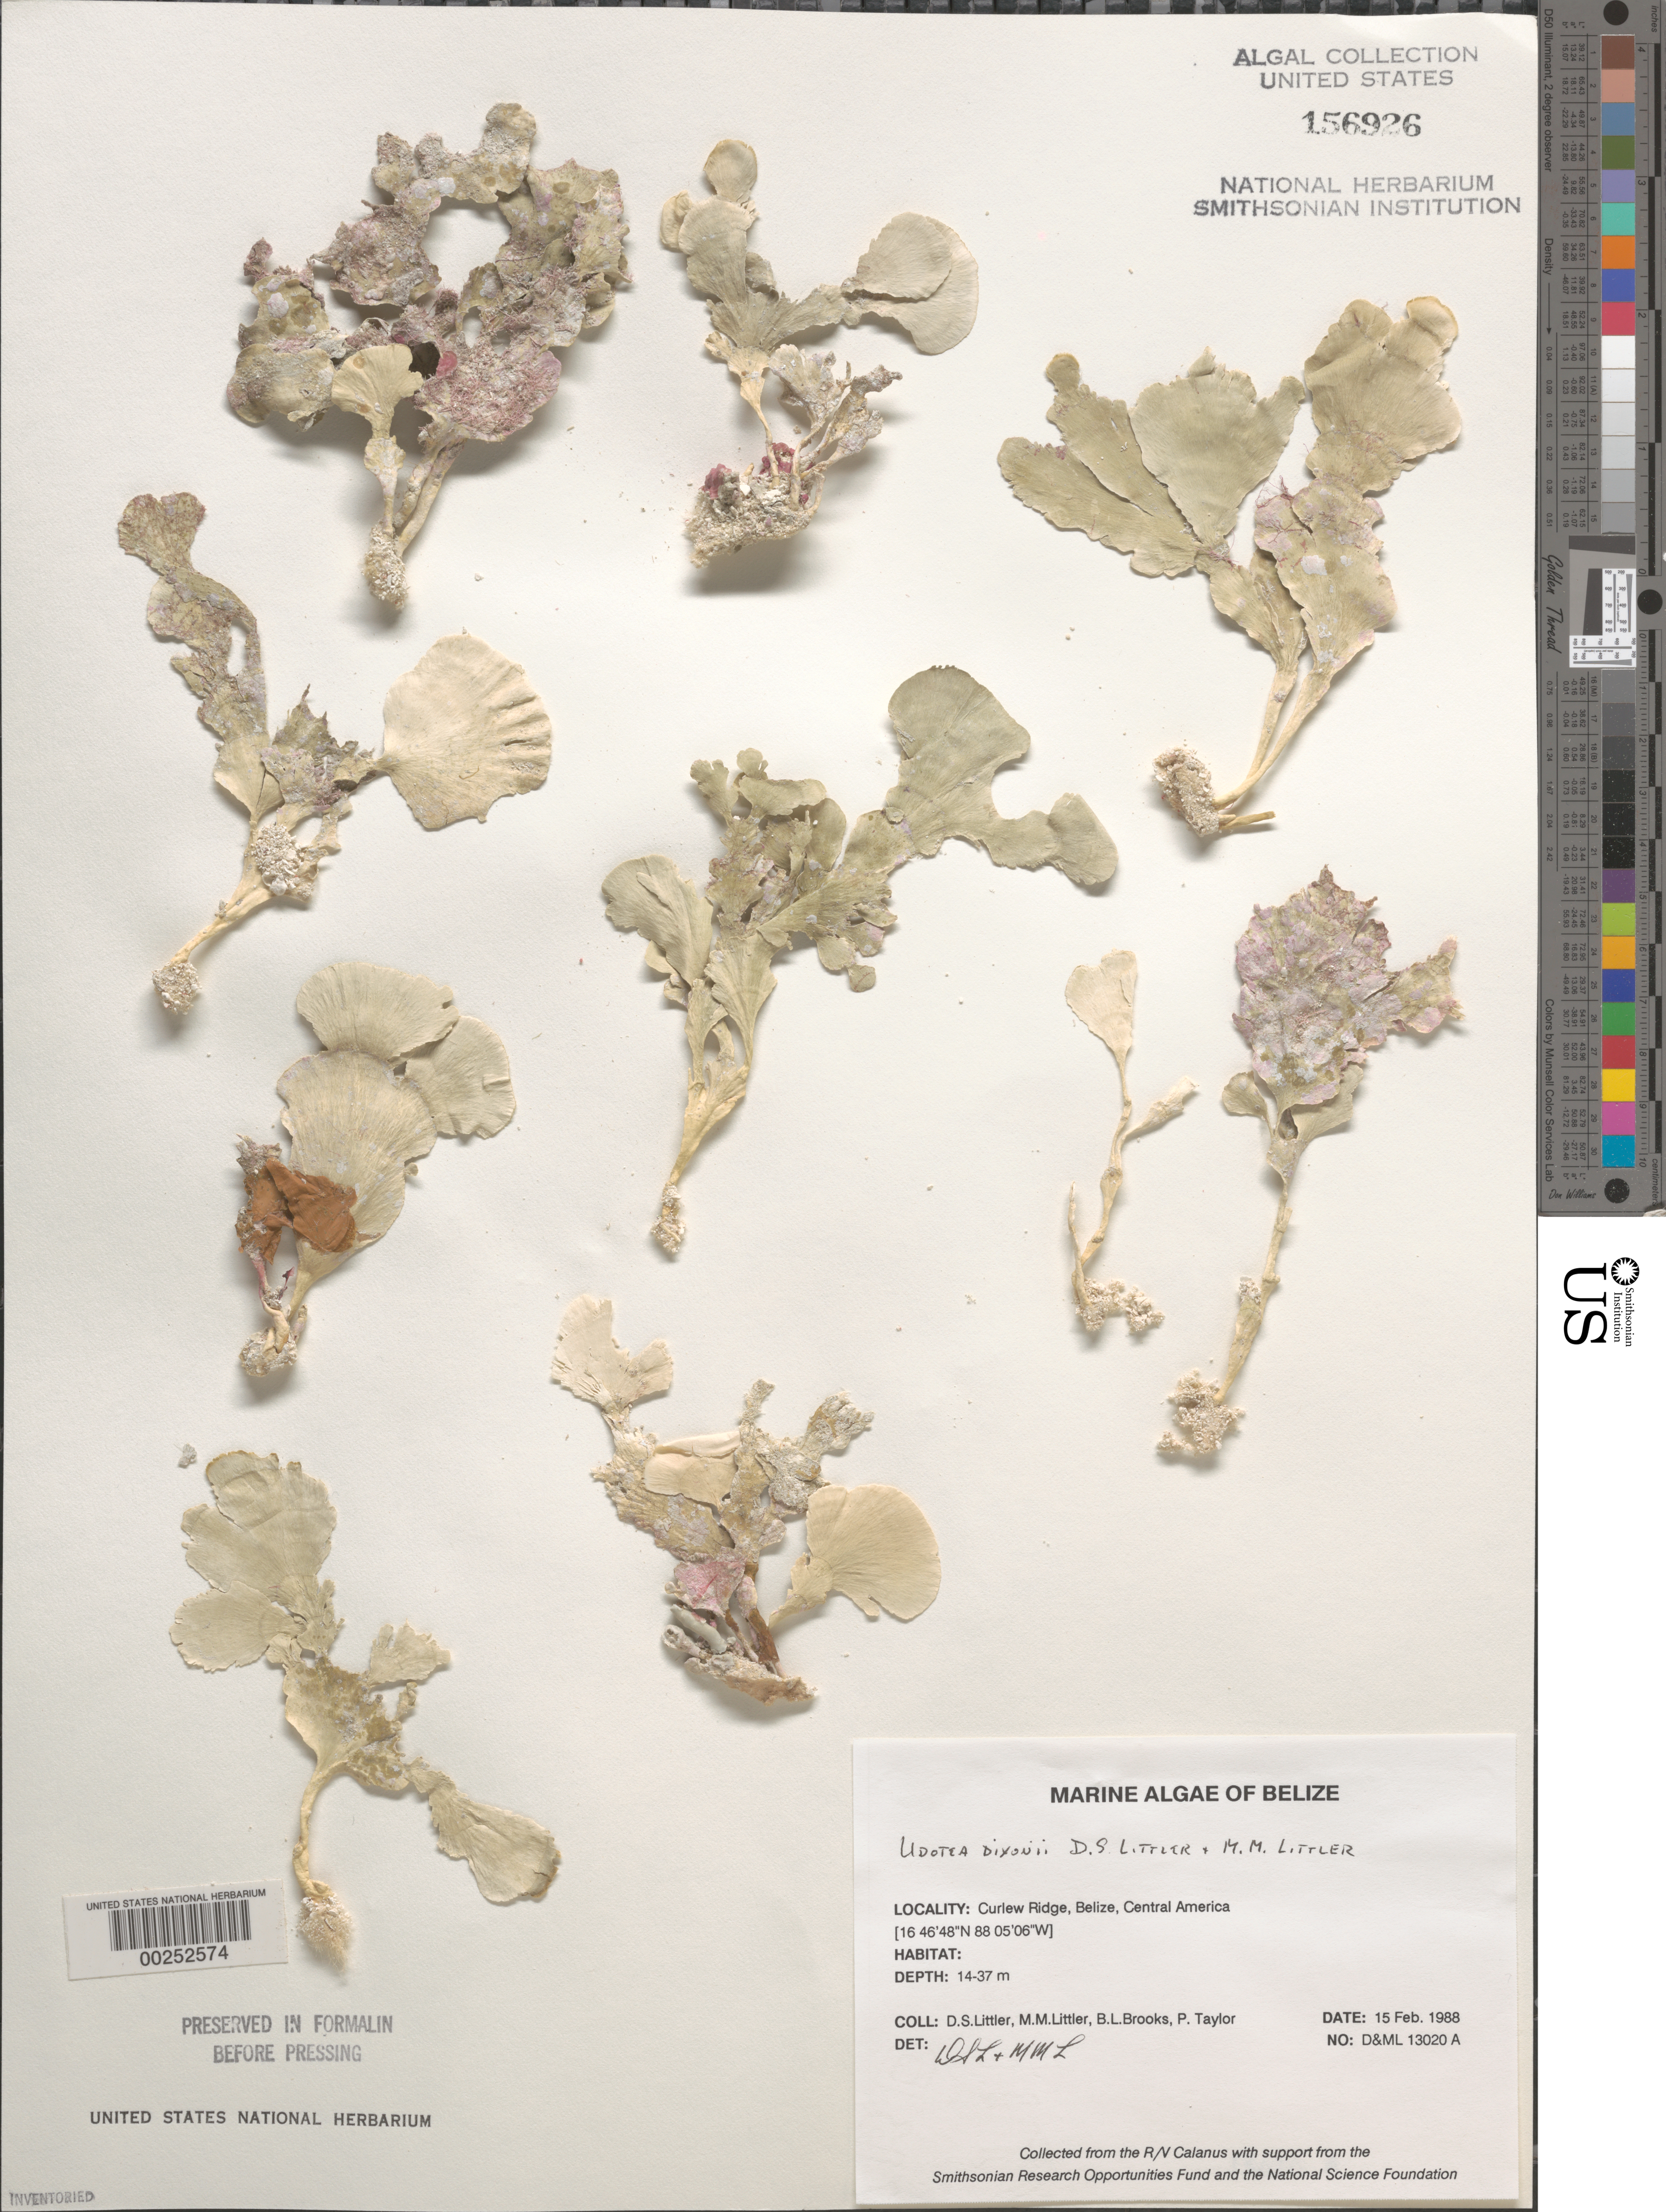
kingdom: Plantae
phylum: Chlorophyta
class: Ulvophyceae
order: Bryopsidales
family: Udoteaceae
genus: Udotea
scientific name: Udotea dixonii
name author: D.S. Littler & Littler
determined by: Littler, D. S.; Littler, M. M.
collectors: D. S. Littler, M. M. Littler, B. Brooks & P. R. Taylor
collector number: D&ML 13020a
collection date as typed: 15 Feb 1988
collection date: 1988-02-15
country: Belize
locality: Curlew Ridge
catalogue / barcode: US 156926